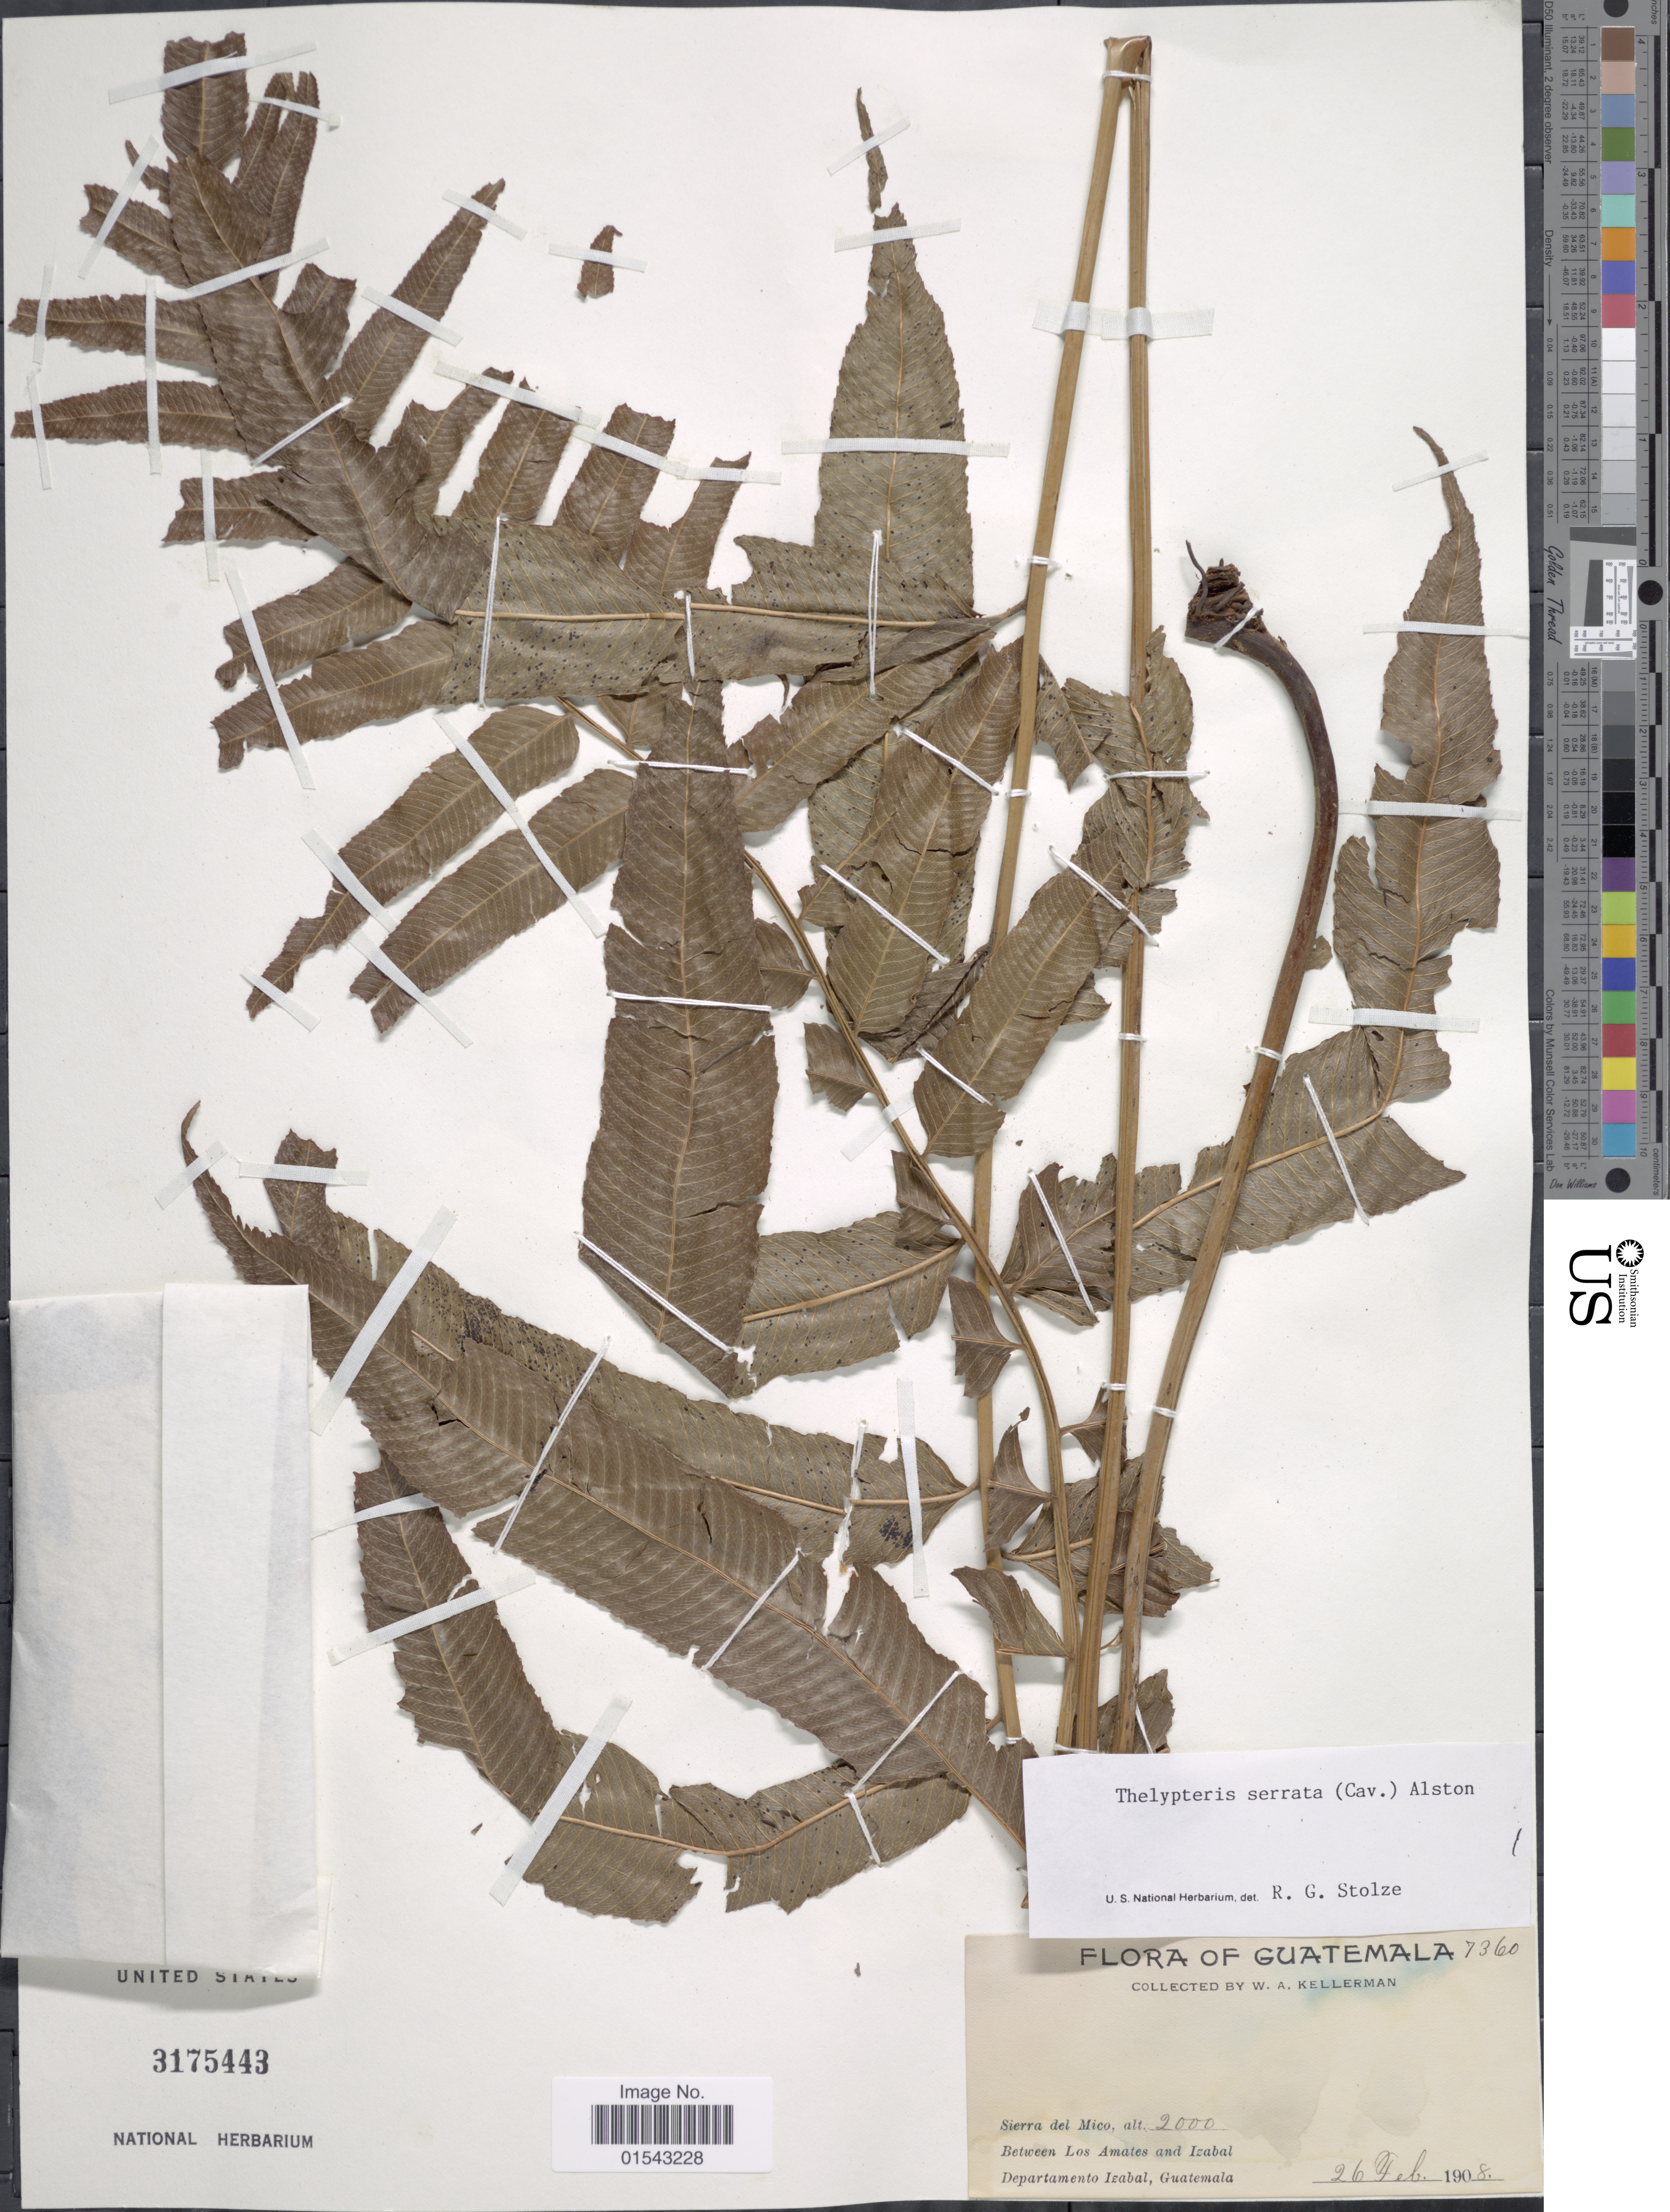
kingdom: Plantae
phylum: Tracheophyta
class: Polypodiopsida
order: Polypodiales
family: Thelypteridaceae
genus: Meniscium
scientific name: Meniscium serratum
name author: Cav.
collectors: W. Kellerman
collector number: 7360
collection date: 1908-02-26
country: Guatemala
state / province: Izabal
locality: Sierra del Mico, between Los Amates and Izabal, Departamento Izabal, Guatemala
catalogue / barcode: US 3175443